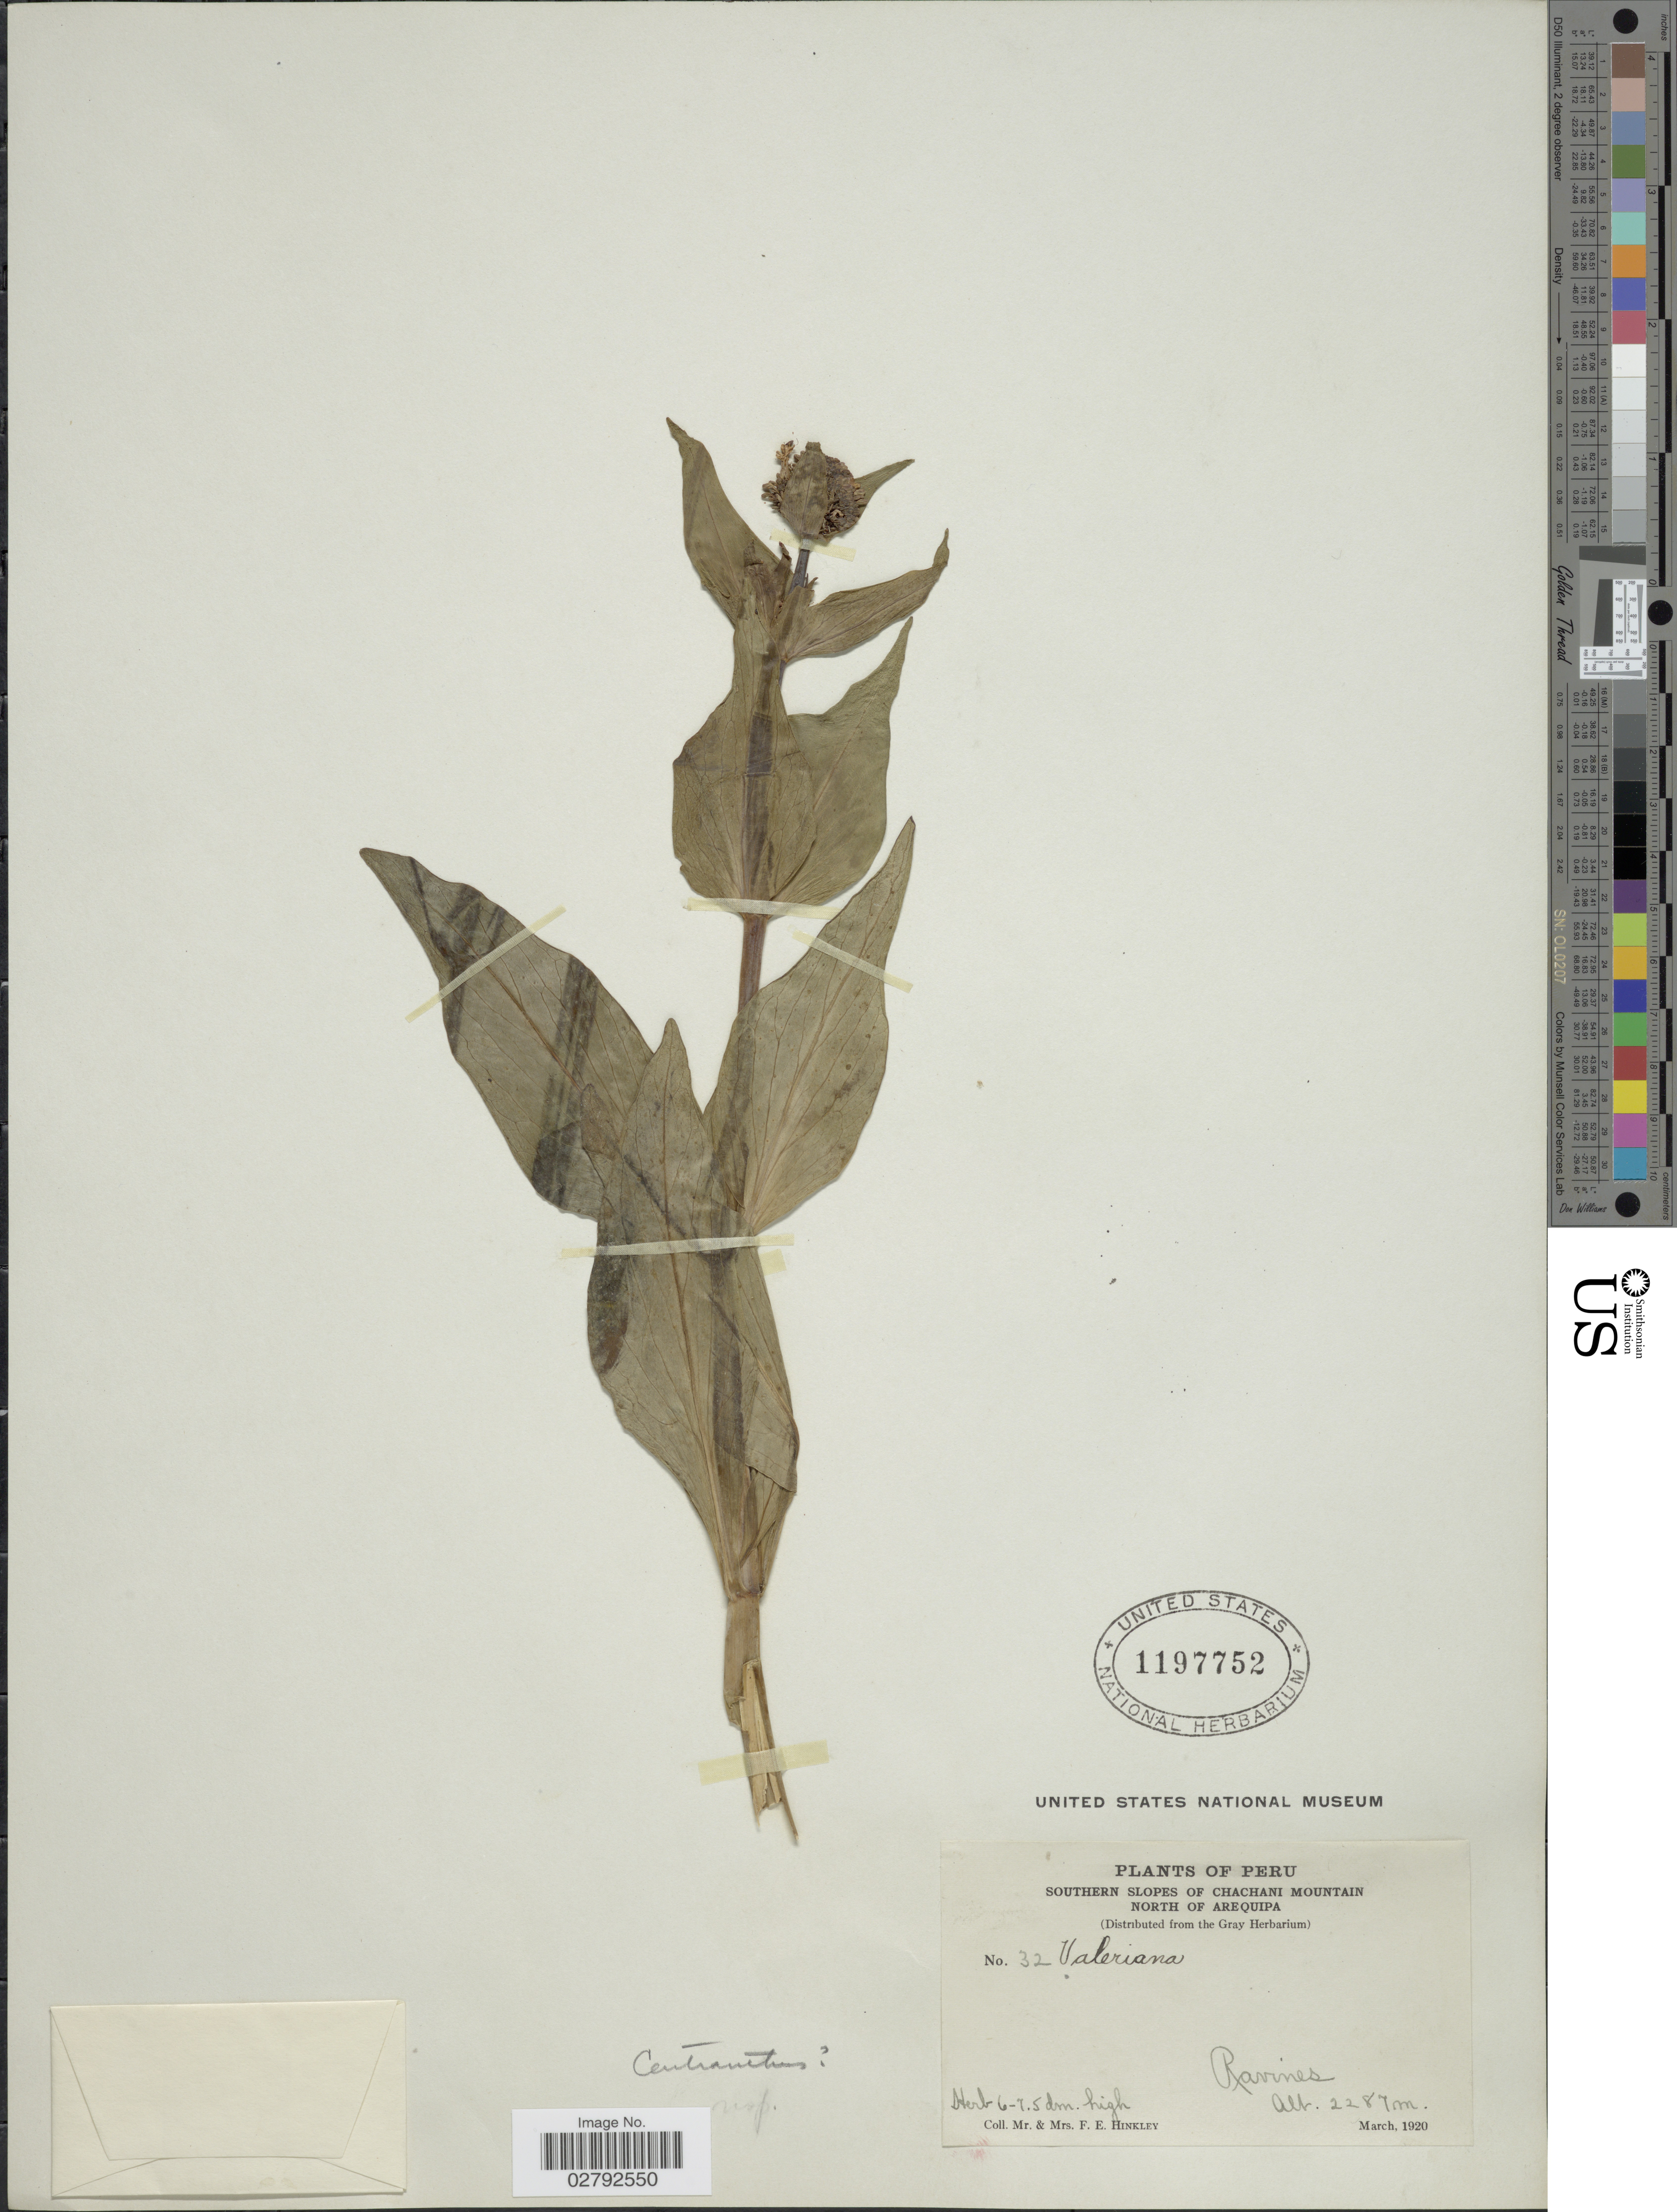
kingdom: Plantae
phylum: Tracheophyta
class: Magnoliopsida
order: Dipsacales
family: Caprifoliaceae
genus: Centranthus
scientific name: Centranthus sp.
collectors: F. Hinkley & F. Hinkley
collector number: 32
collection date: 1920-03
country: Peru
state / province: Arequipa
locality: Southern slopes of Chachani Mountain, north of Arequipa. Ravines.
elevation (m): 2287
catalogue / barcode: US 1197752